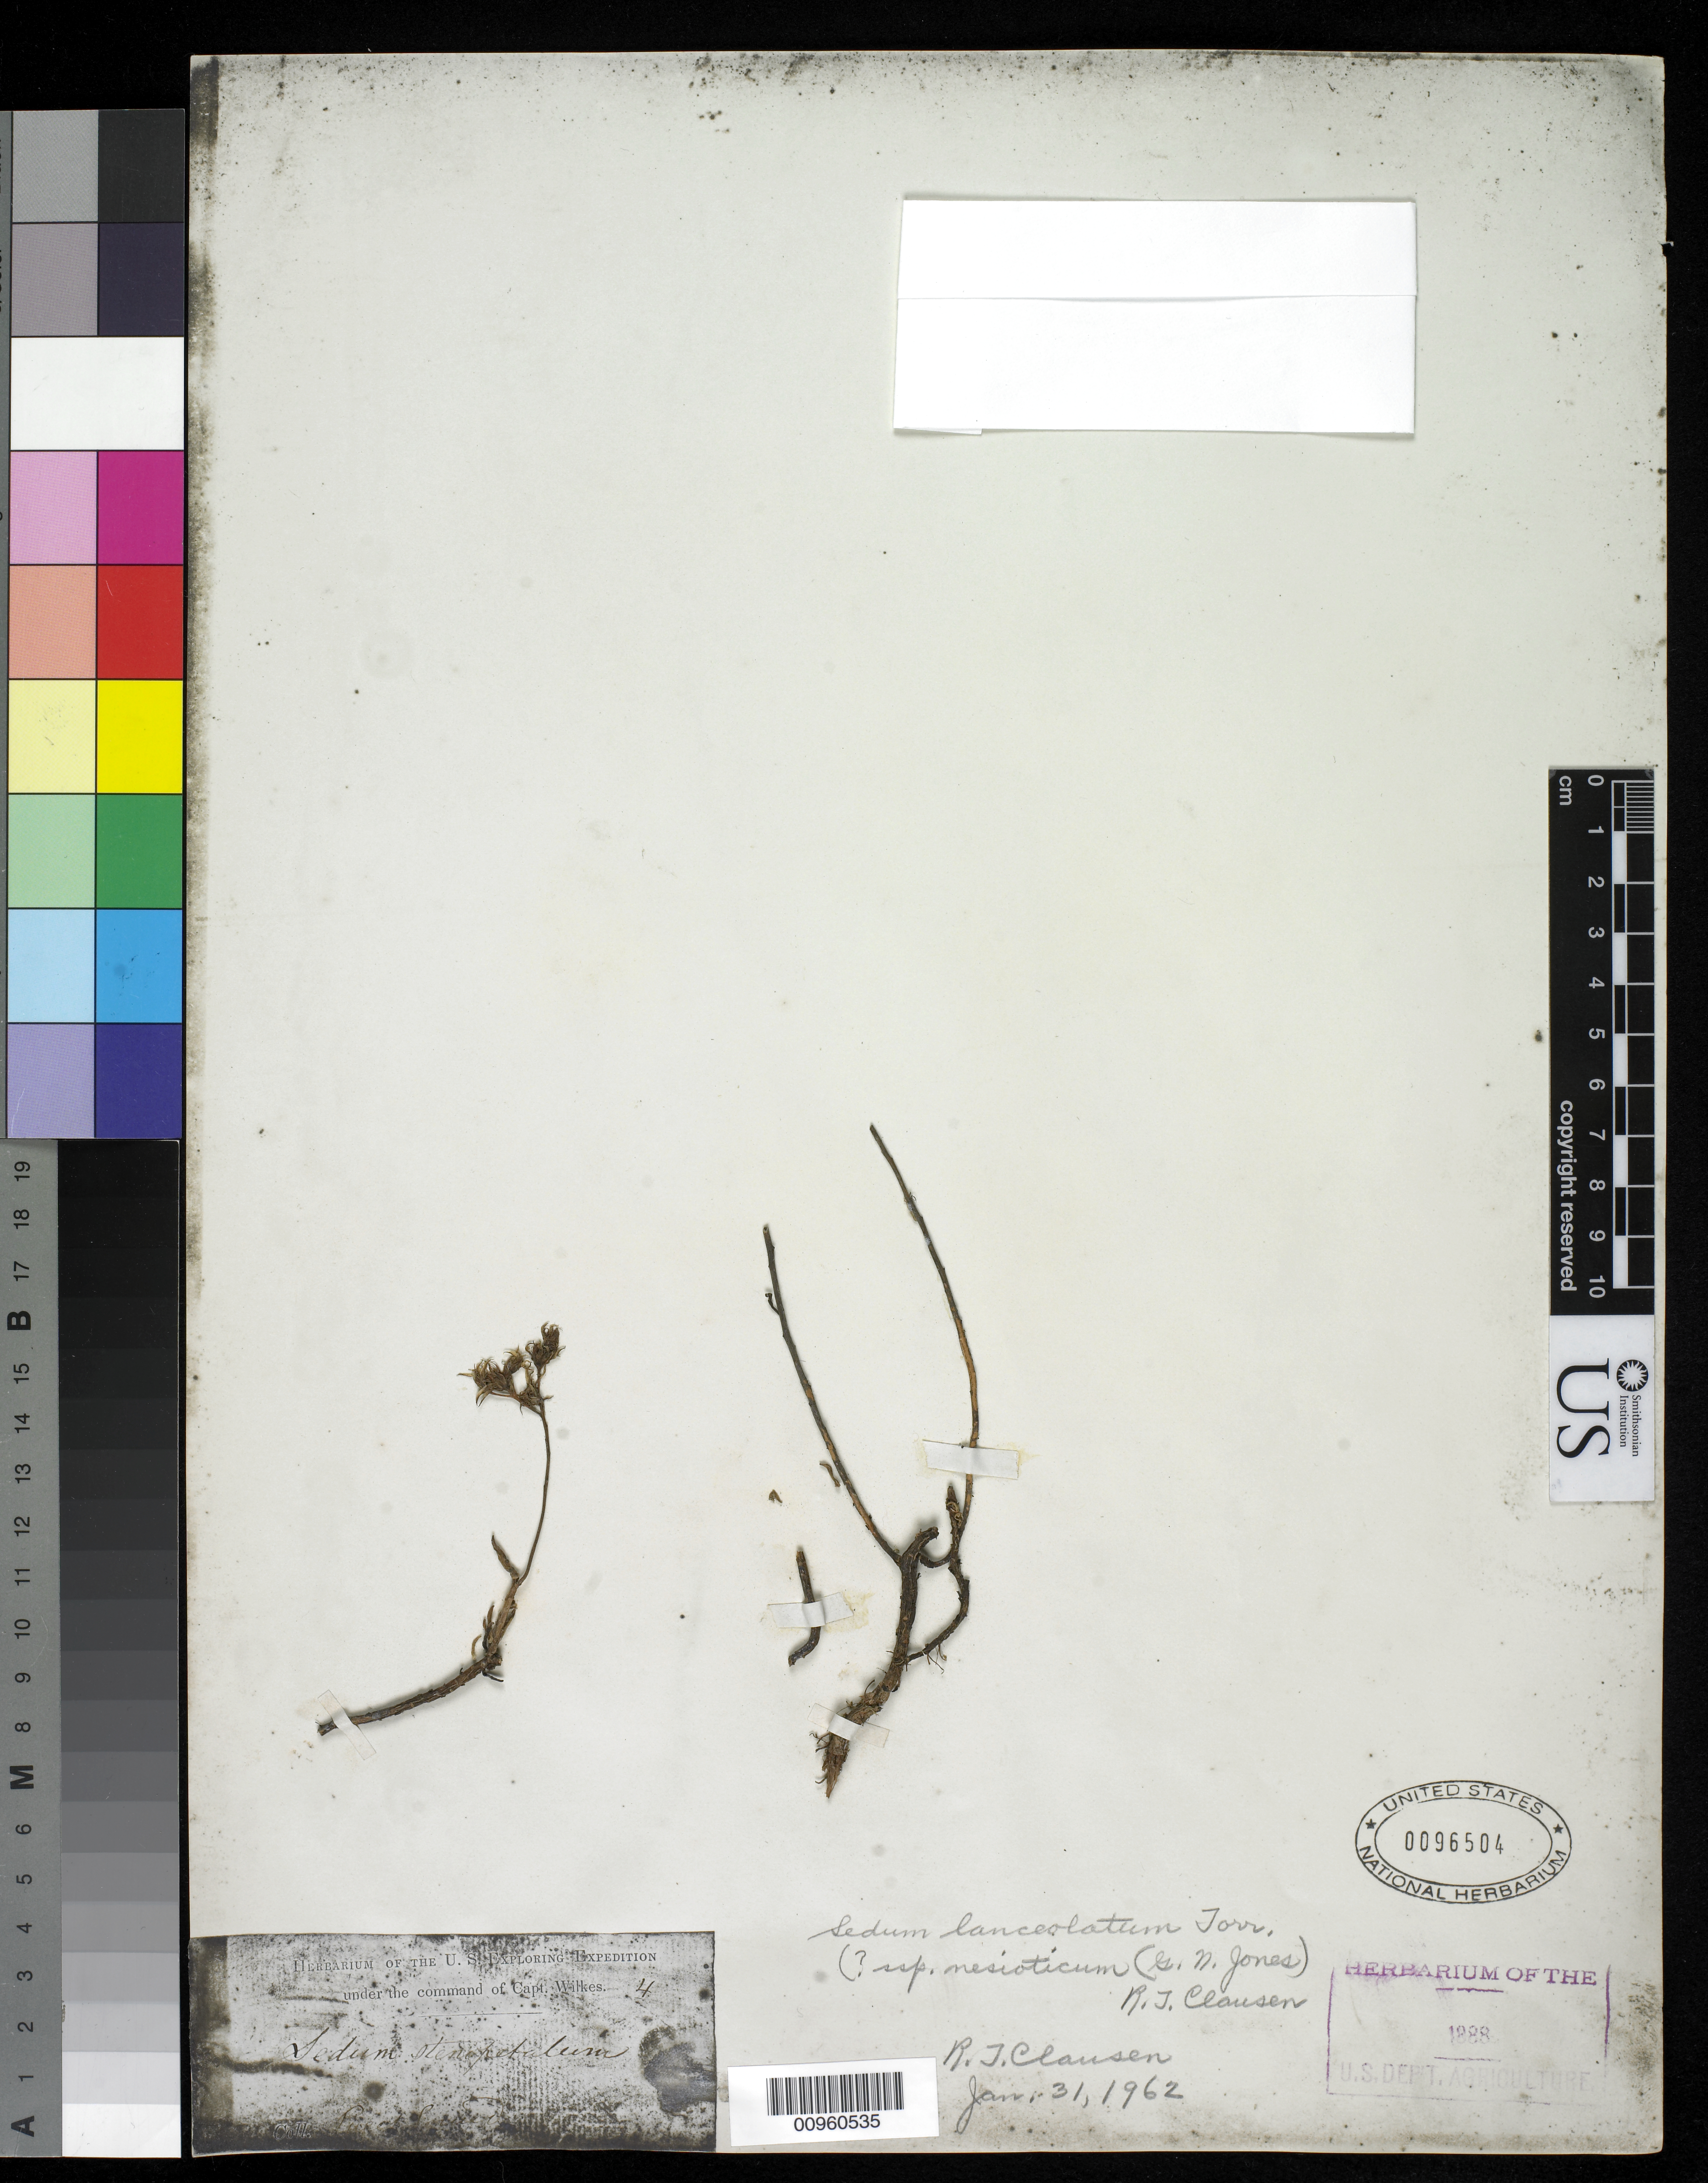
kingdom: Plantae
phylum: Tracheophyta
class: Magnoliopsida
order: Saxifragales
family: Crassulaceae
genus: Sedum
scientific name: Sedum lanceolatum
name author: Torr.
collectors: Wilkes Explor. Exped.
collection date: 1838/1842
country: United States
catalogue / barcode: US 96504